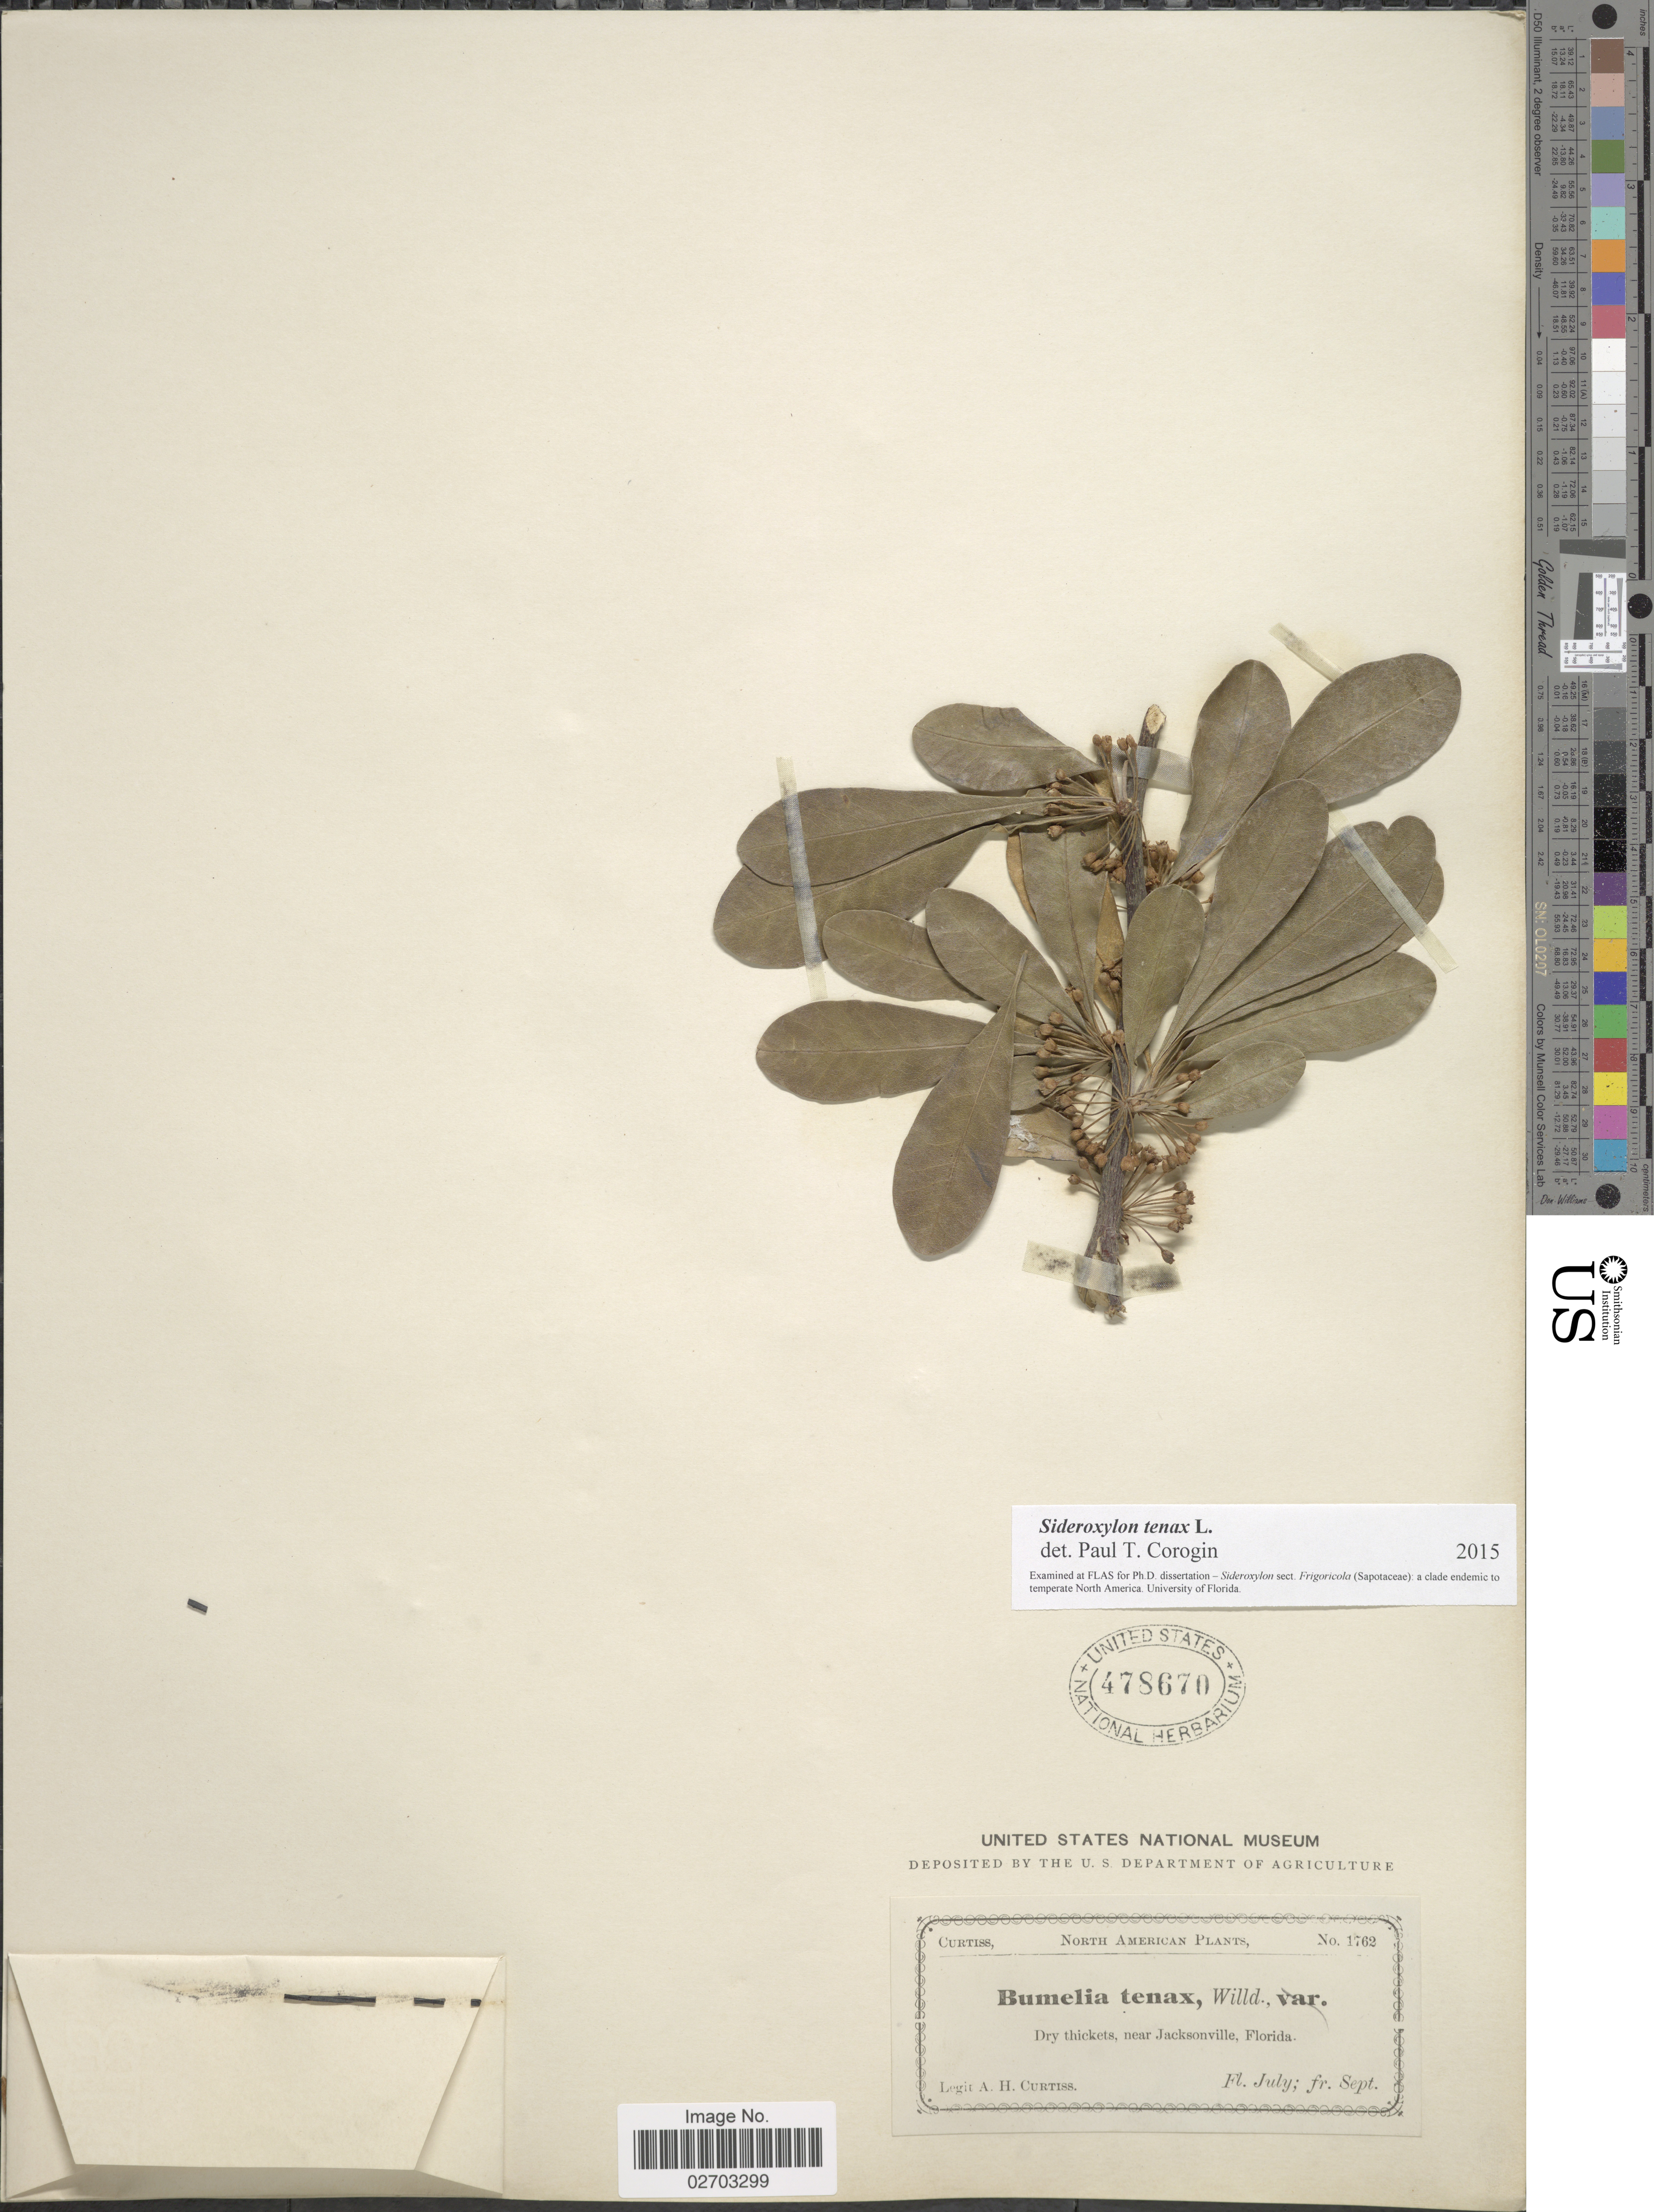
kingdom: Plantae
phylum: Tracheophyta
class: Magnoliopsida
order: Ericales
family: Sapotaceae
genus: Sideroxylon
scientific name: Sideroxylon tenax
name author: L.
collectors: A. H. Curtiss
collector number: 1762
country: United States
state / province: Florida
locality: Near Jacksonville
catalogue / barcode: US 478670